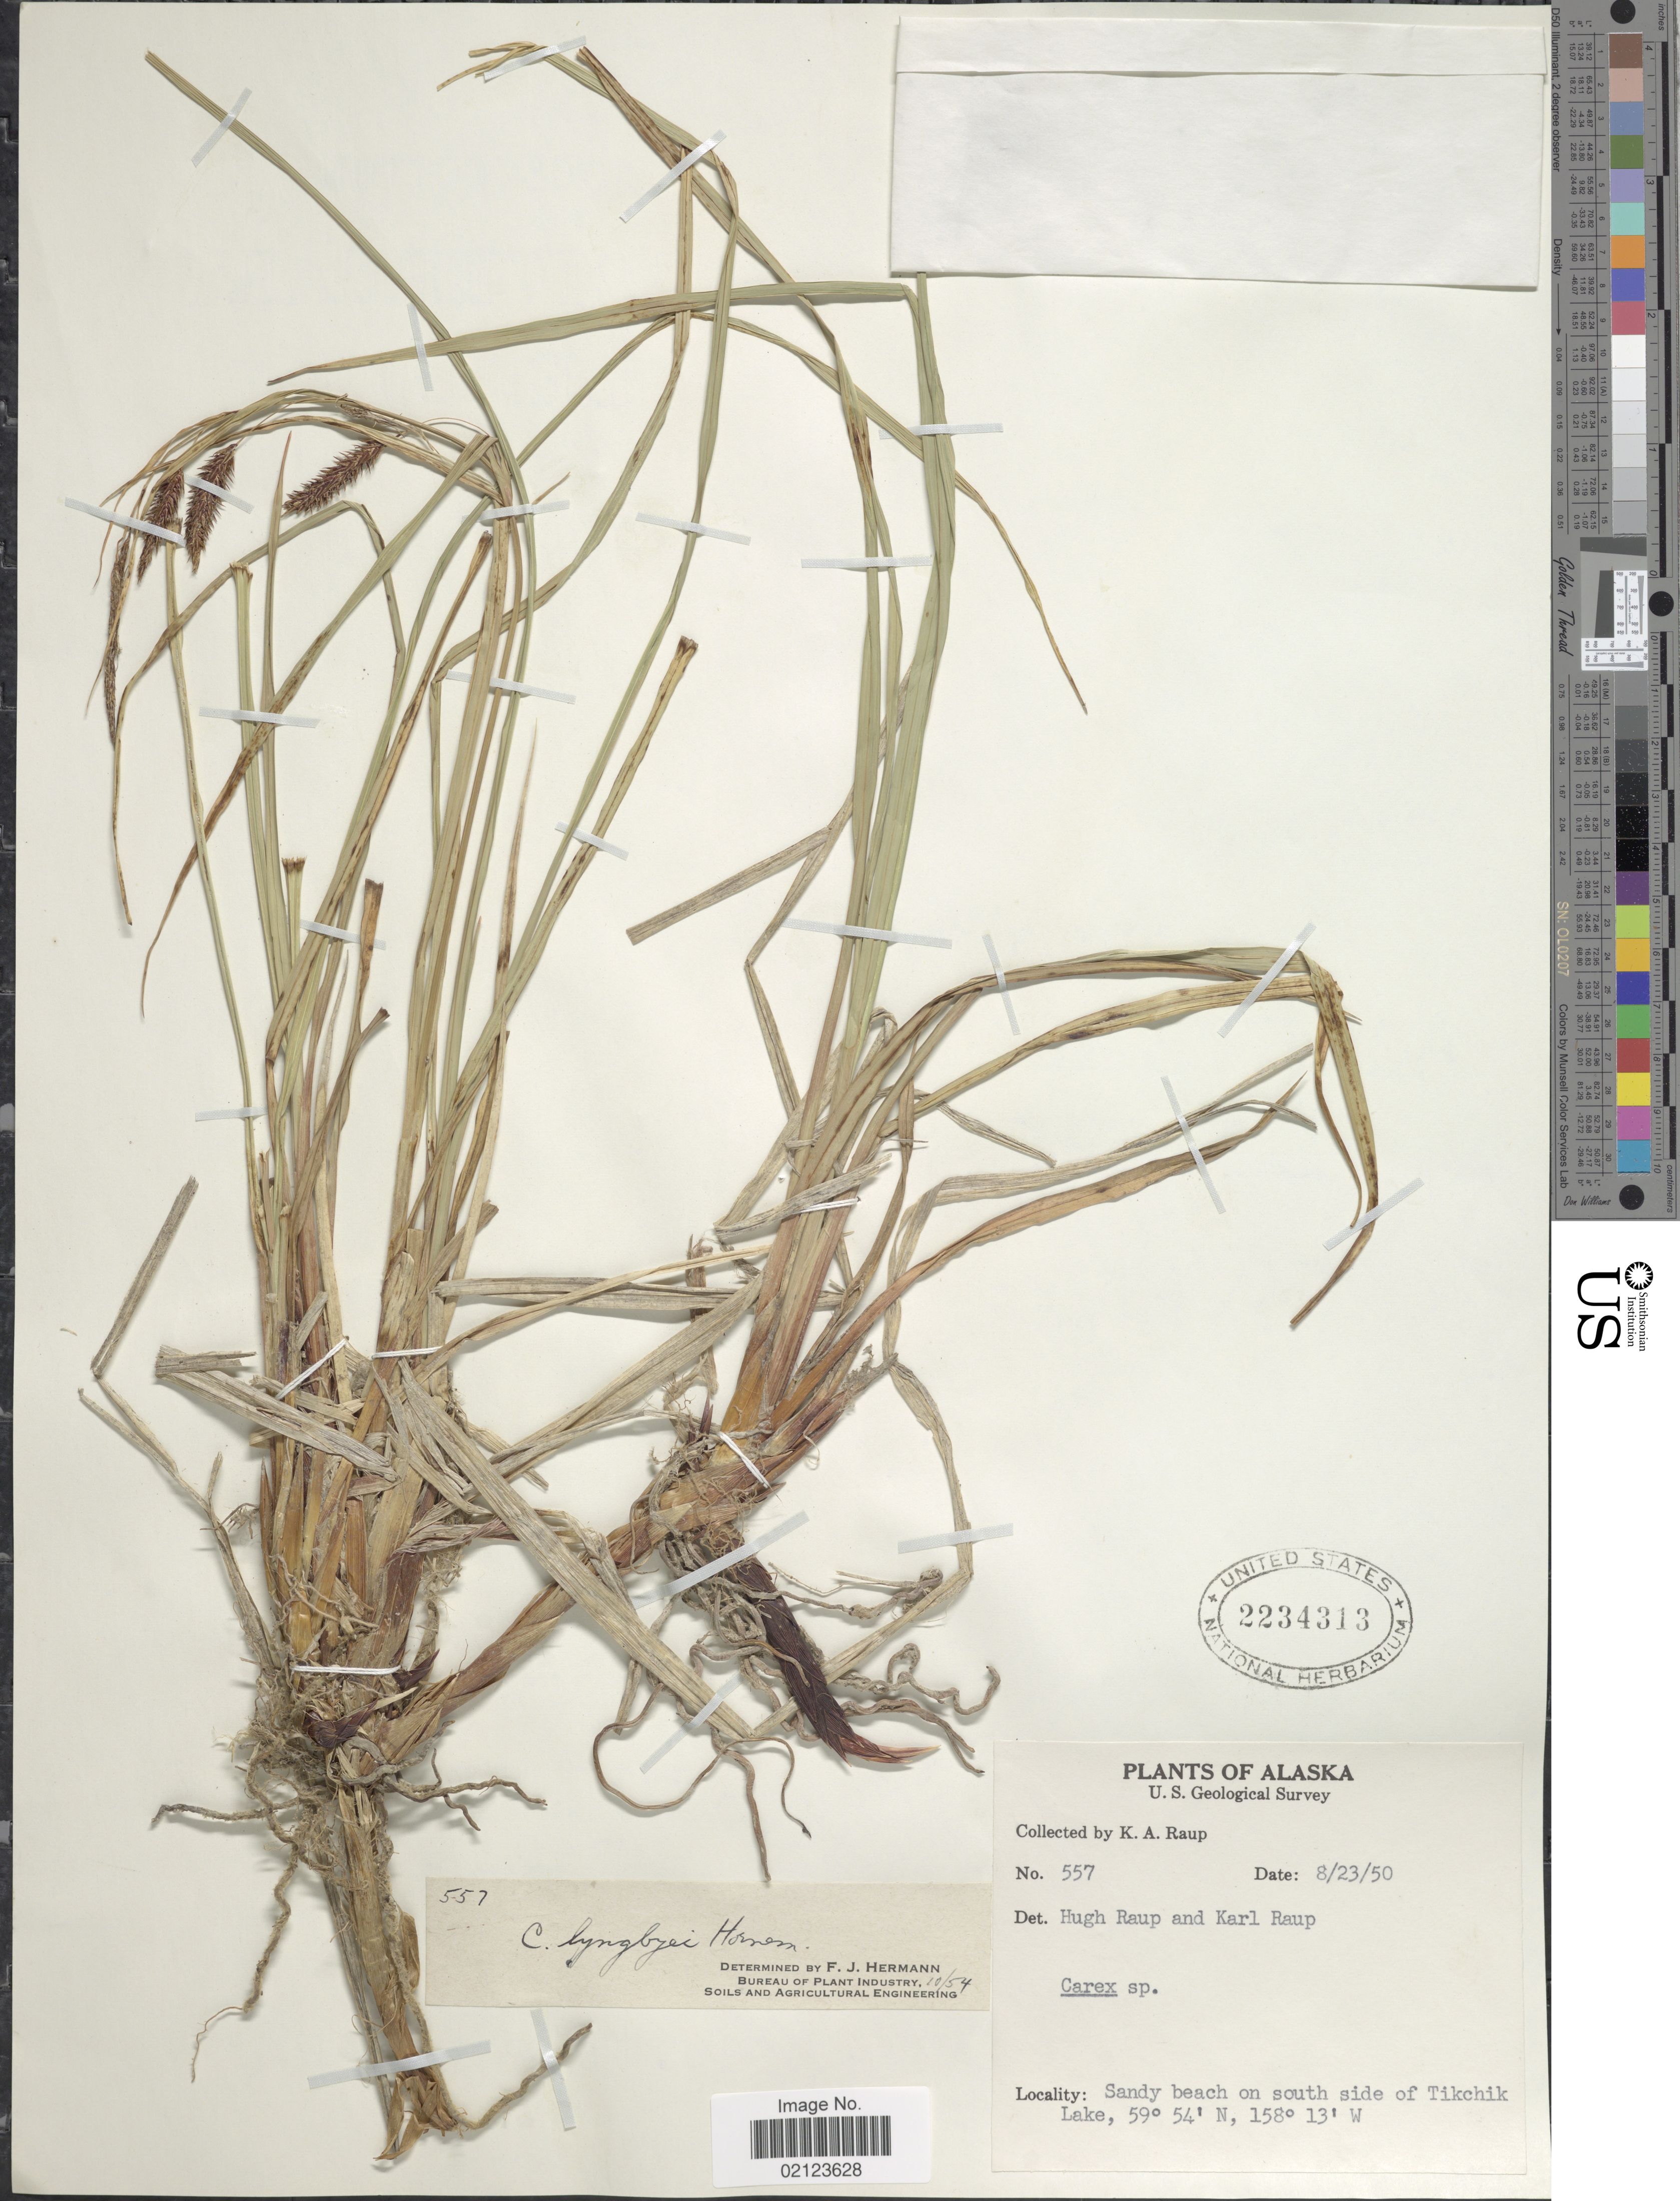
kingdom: Plantae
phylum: Tracheophyta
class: Liliopsida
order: Poales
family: Cyperaceae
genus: Carex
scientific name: Carex lyngbyei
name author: Hornem.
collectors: K. Raup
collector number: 557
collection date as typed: Transcribed d/m/y: 23/8/50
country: United States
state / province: Alaska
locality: Sandy beach on south side of Tikchik Lake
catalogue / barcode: US 2234313